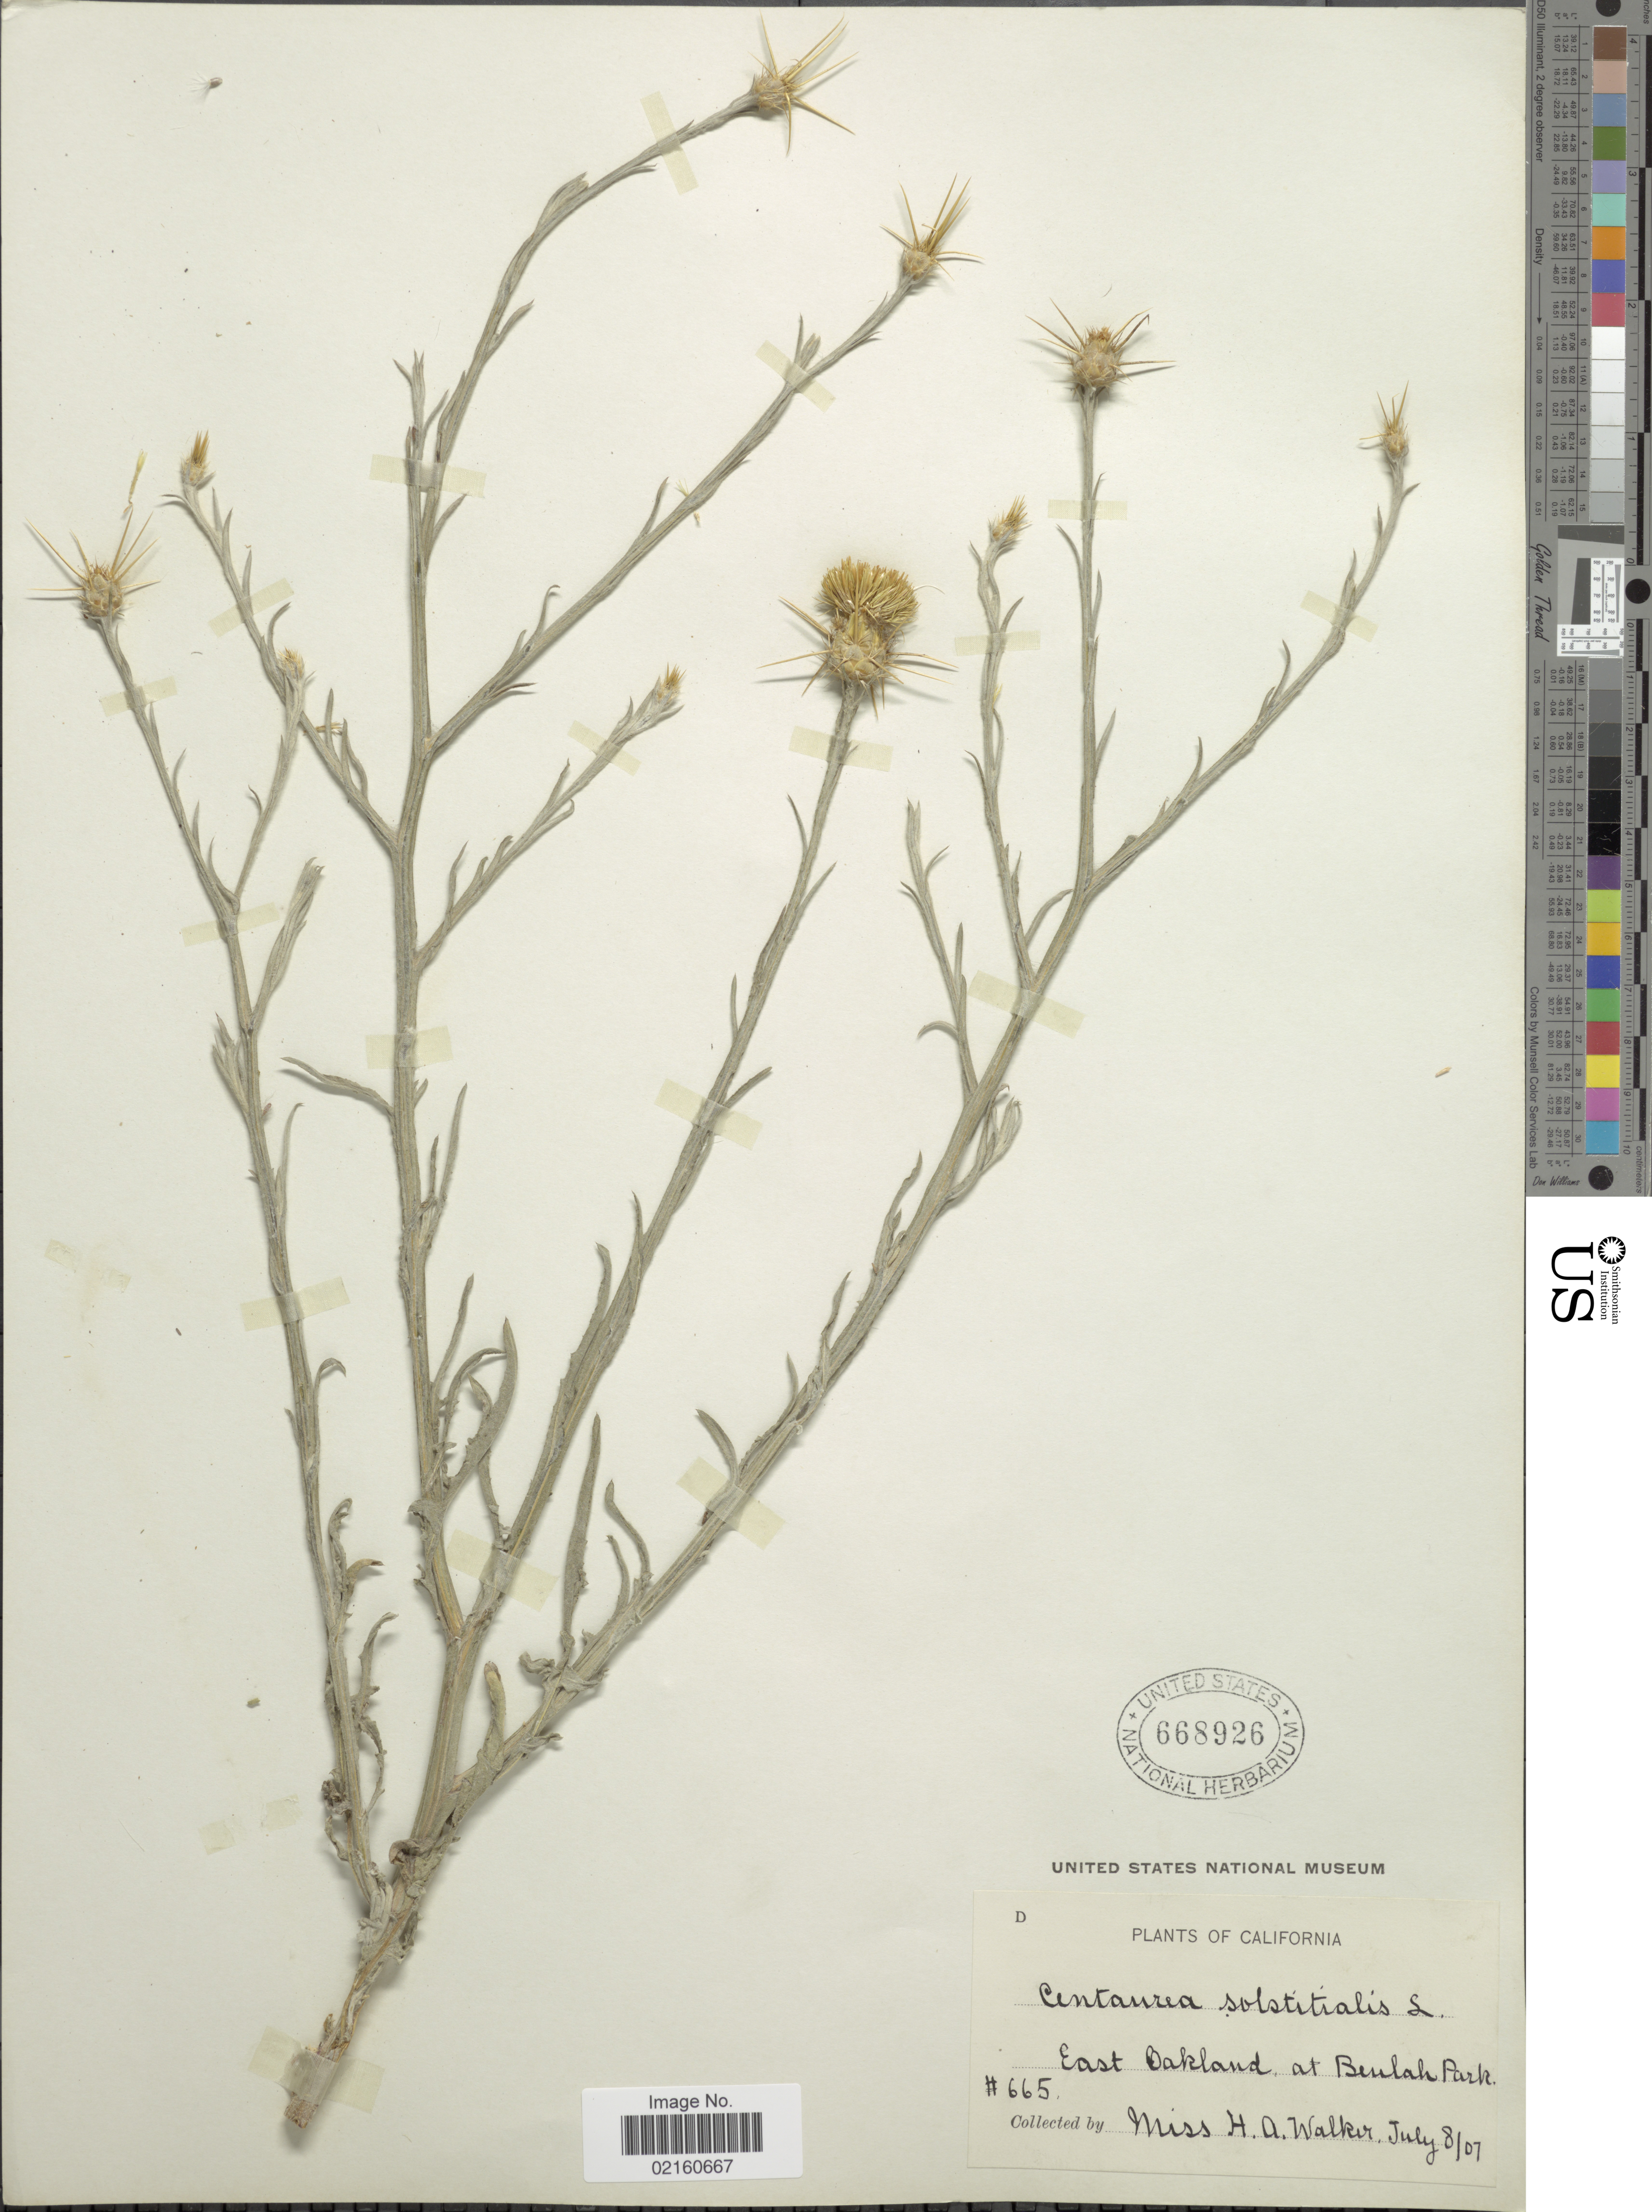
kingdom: Plantae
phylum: Tracheophyta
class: Magnoliopsida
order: Asterales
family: Asteraceae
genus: Centaurea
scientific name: Centaurea solstitialis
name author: L.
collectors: H. Walker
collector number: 665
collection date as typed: Transcribed d/m/y: 8/7/7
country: United States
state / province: California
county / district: Alameda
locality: East Oakland, at Beulah Park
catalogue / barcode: US 668926